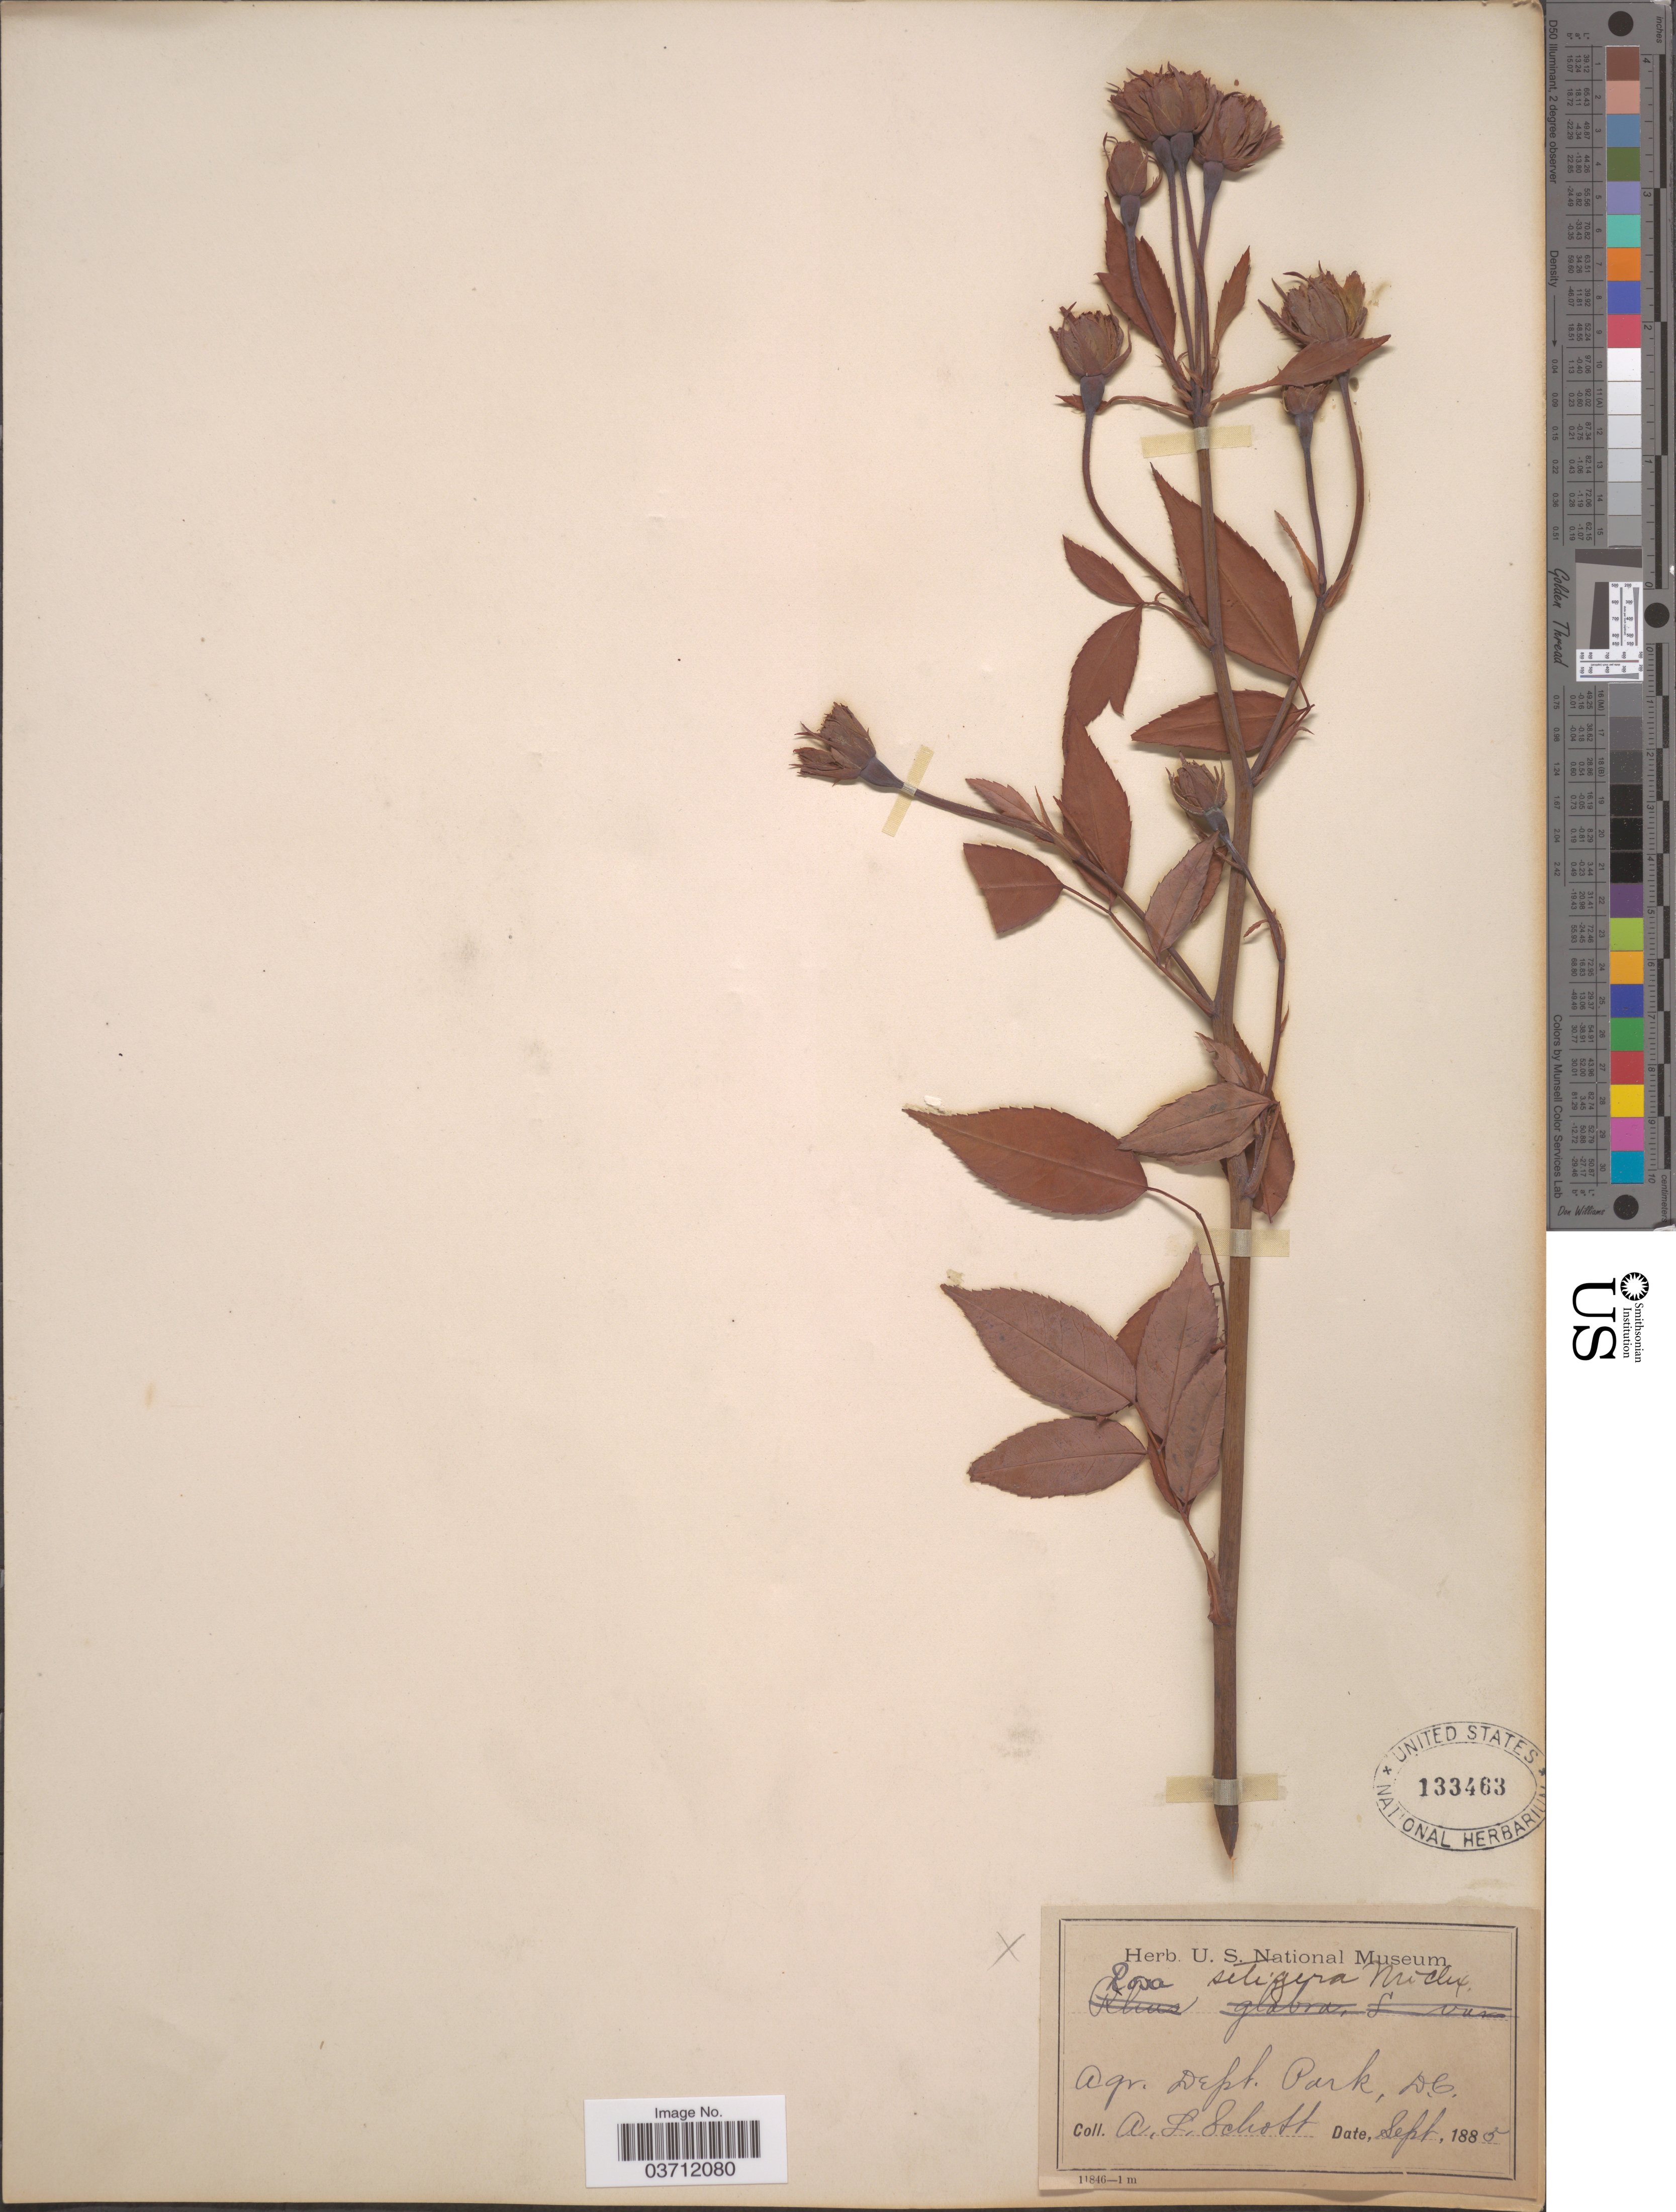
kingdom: Plantae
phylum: Tracheophyta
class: Magnoliopsida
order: Rosales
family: Rosaceae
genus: Rosa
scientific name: Rosa setigera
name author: Michx.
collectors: A. L. Schott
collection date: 1885-09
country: United States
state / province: District of Columbia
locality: Agr. Dept. Park.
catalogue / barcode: US 133463